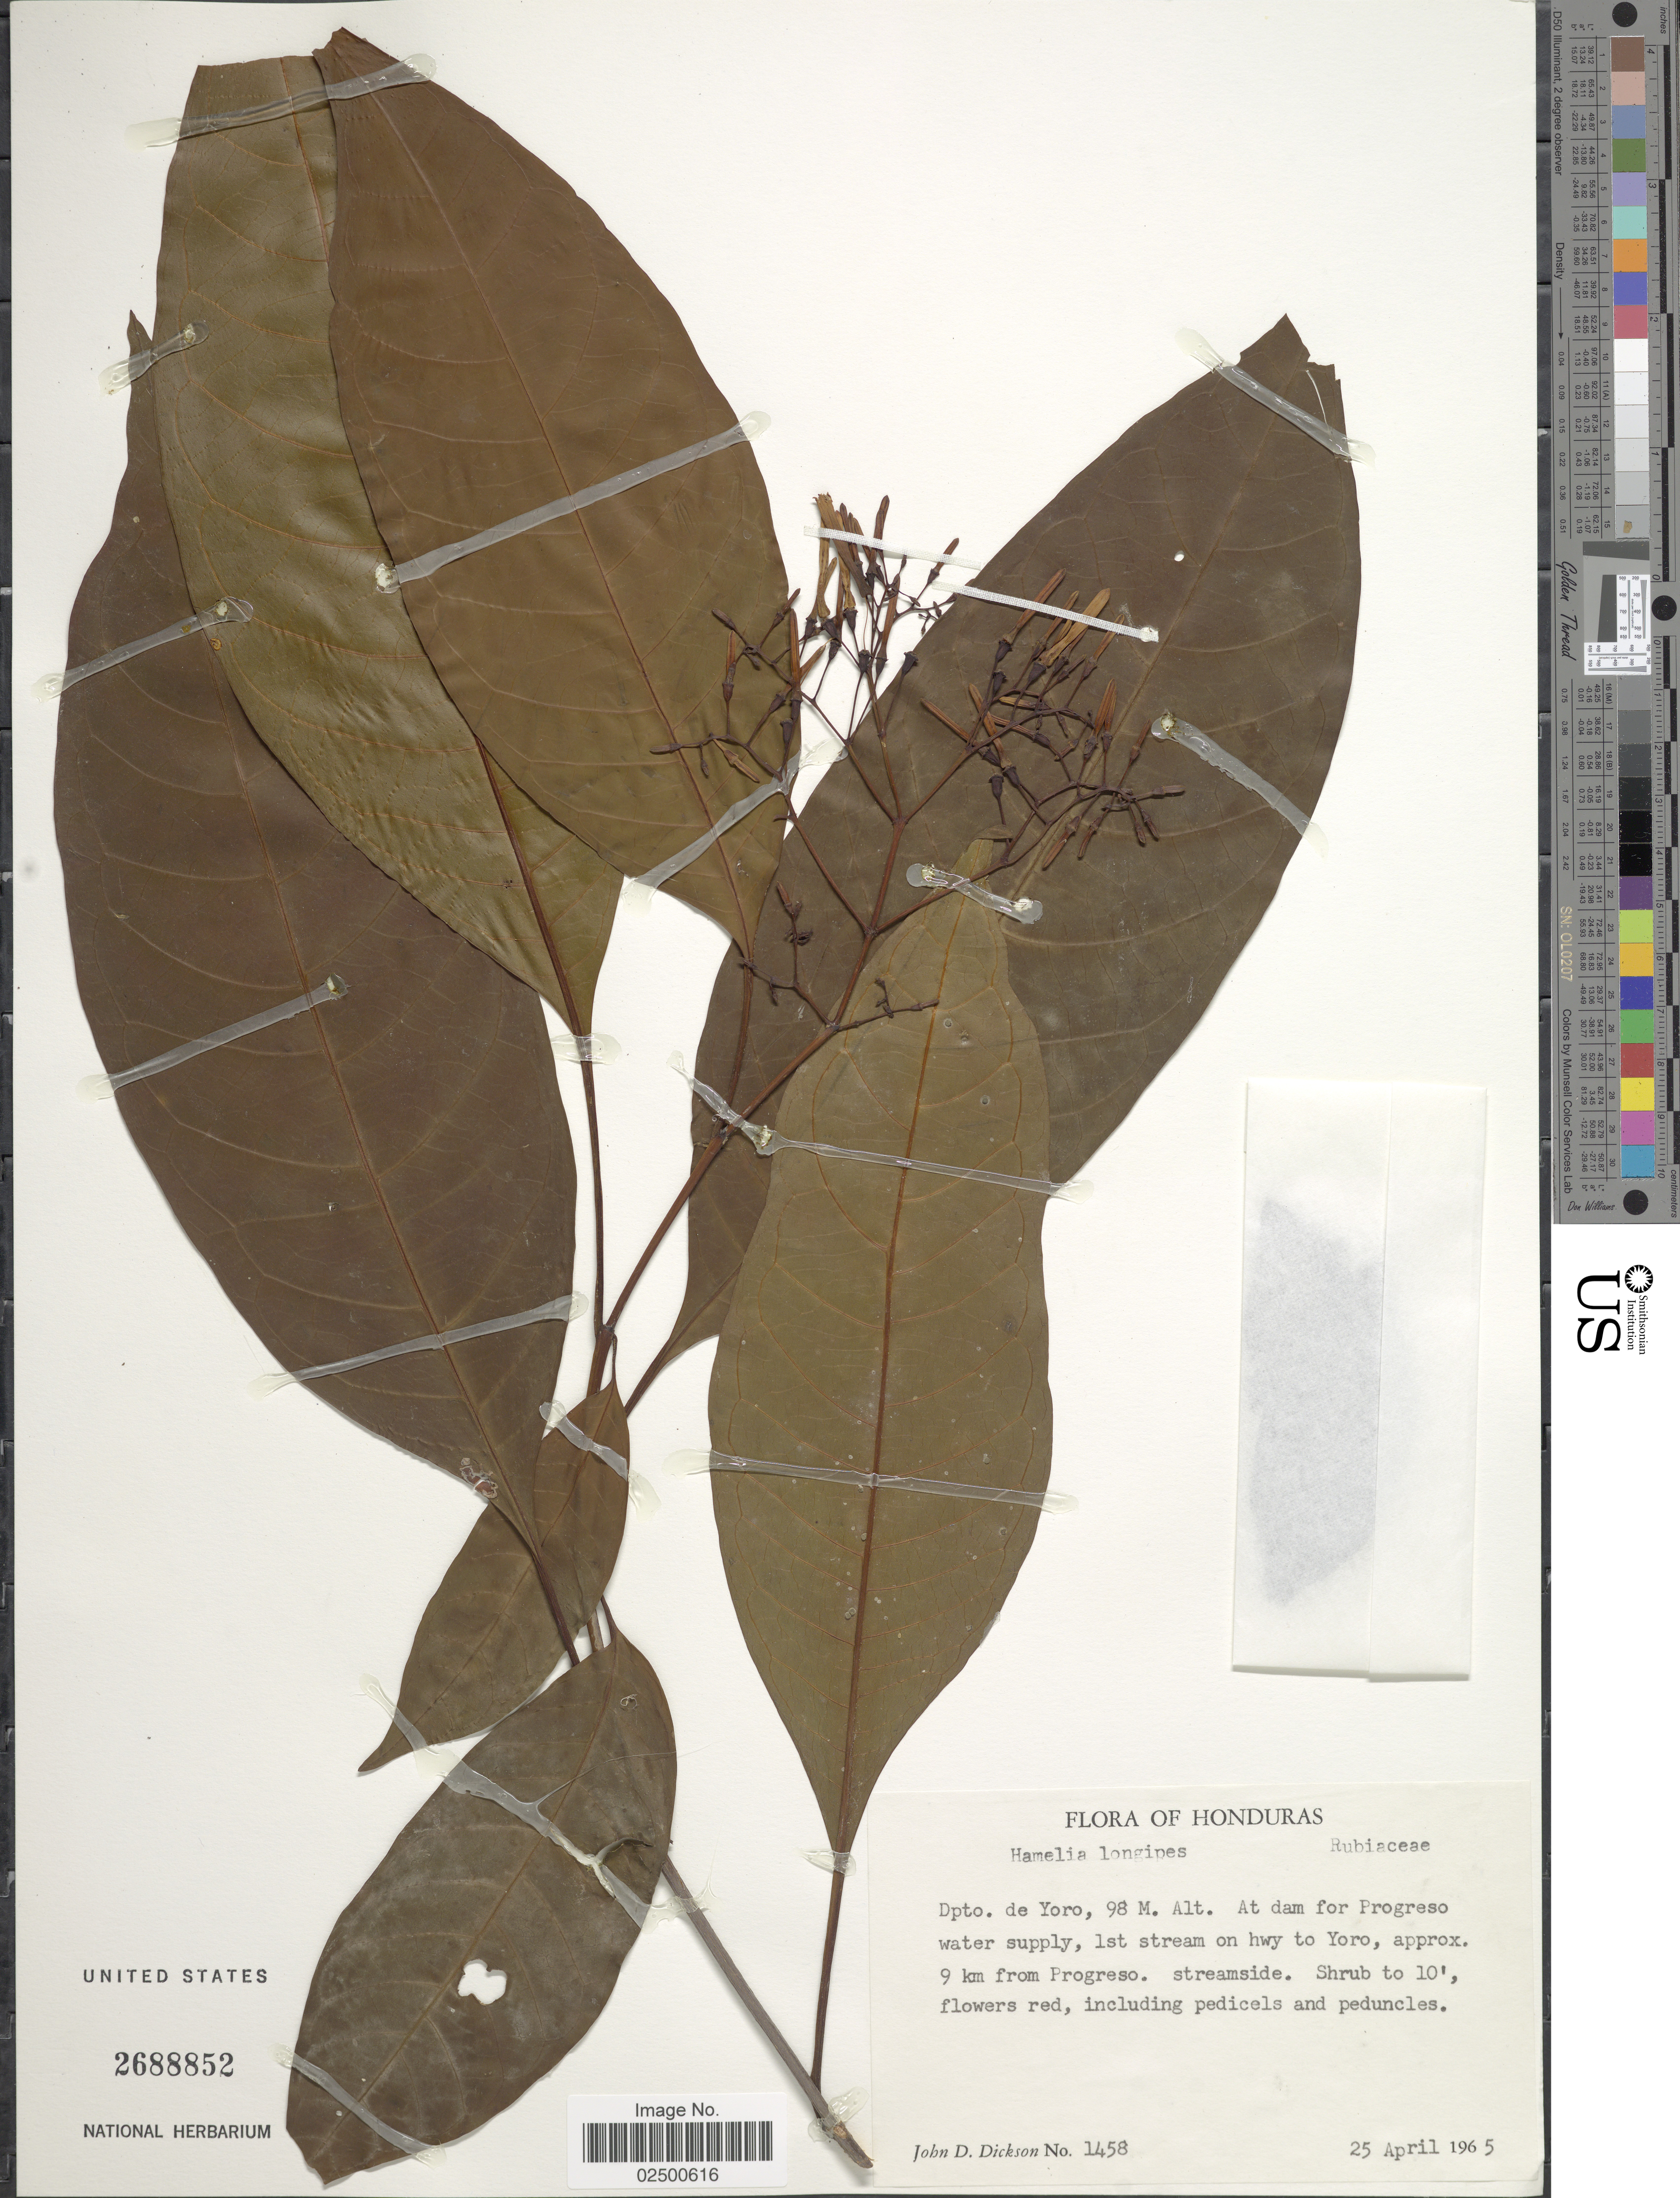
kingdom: Plantae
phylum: Tracheophyta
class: Magnoliopsida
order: Gentianales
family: Rubiaceae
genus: Hamelia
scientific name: Hamelia longipes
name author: Standl.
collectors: J. Dickson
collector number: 1458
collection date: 1965-04-25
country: Honduras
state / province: Yoro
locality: At dam for Progreso water supply, 1st stream on hwy to Yoro, approx. 9 km from Progreso.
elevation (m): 98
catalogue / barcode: US 2688852